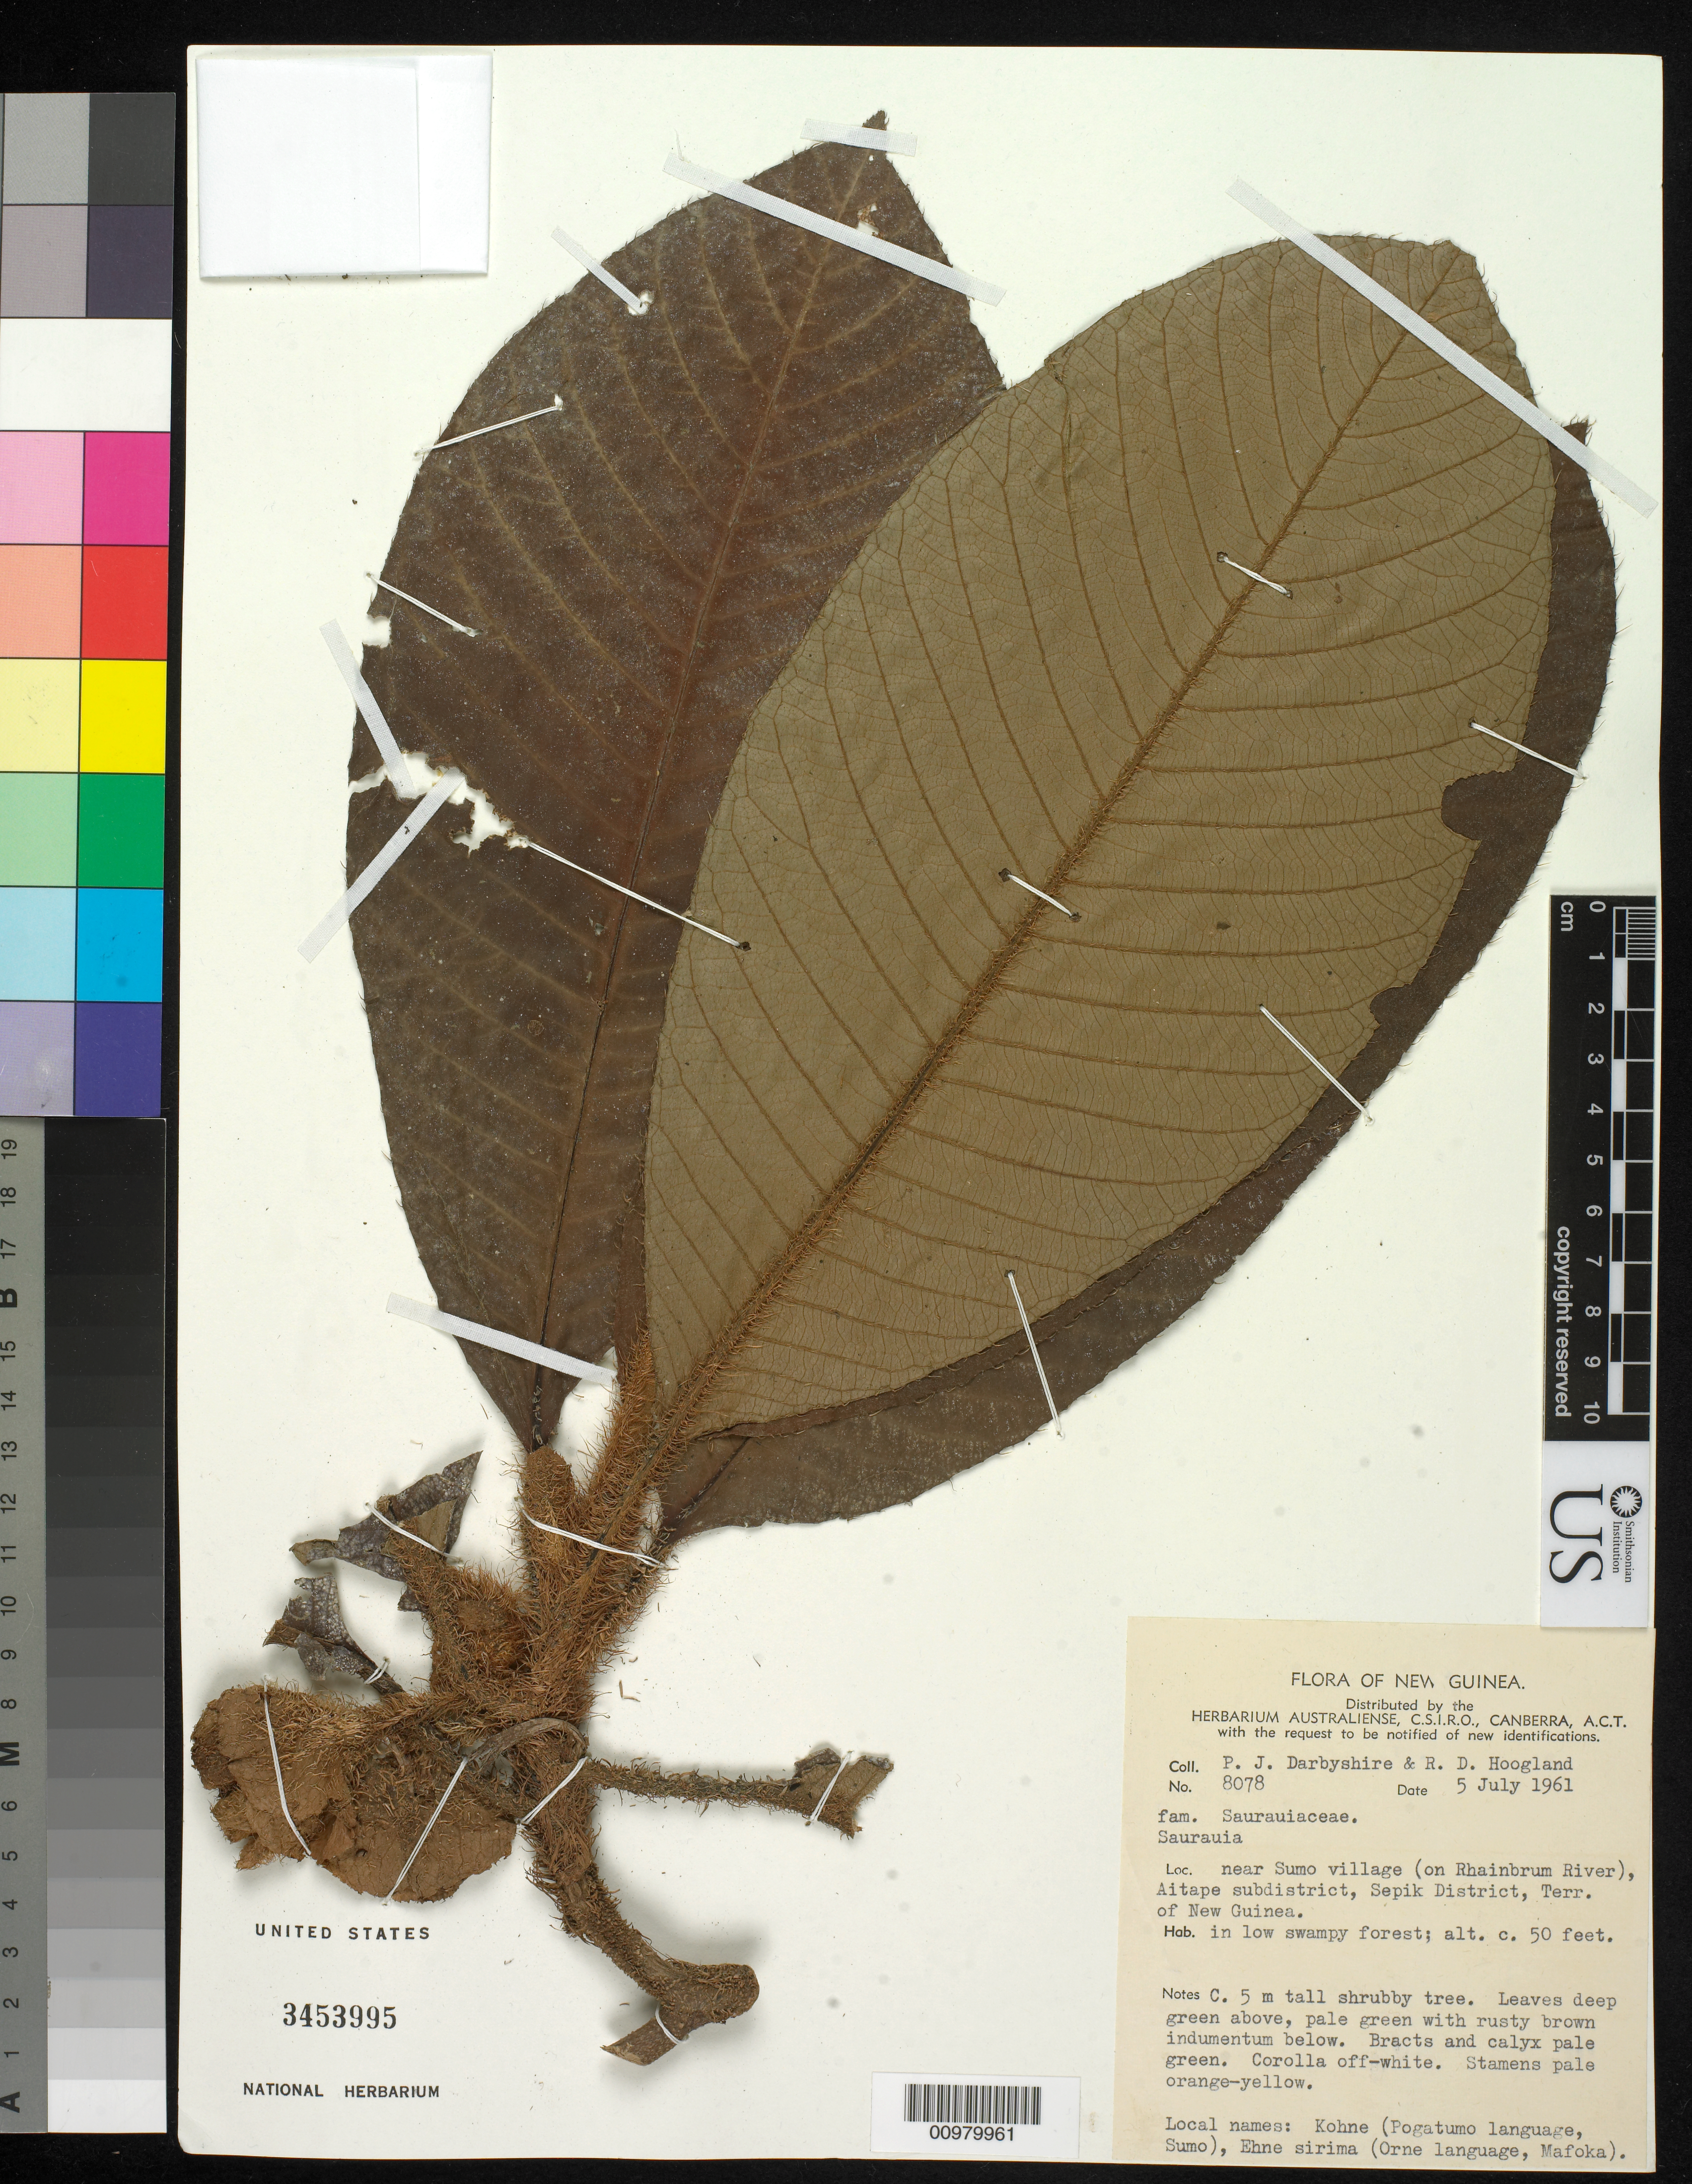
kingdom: Plantae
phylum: Tracheophyta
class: Magnoliopsida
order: Ericales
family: Actinidiaceae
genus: Saurauia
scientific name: Saurauia sp.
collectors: P. Darbyshire & R. D. Hoogland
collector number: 8078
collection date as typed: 05 Jun 1961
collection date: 1961-06-05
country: Papua New Guinea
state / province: Sandaun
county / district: Aitape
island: New Guinea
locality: Sepik District, Aitape Subdistrict, near Sumo Village (on Rhainbrum River)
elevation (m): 15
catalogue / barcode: US 3453995